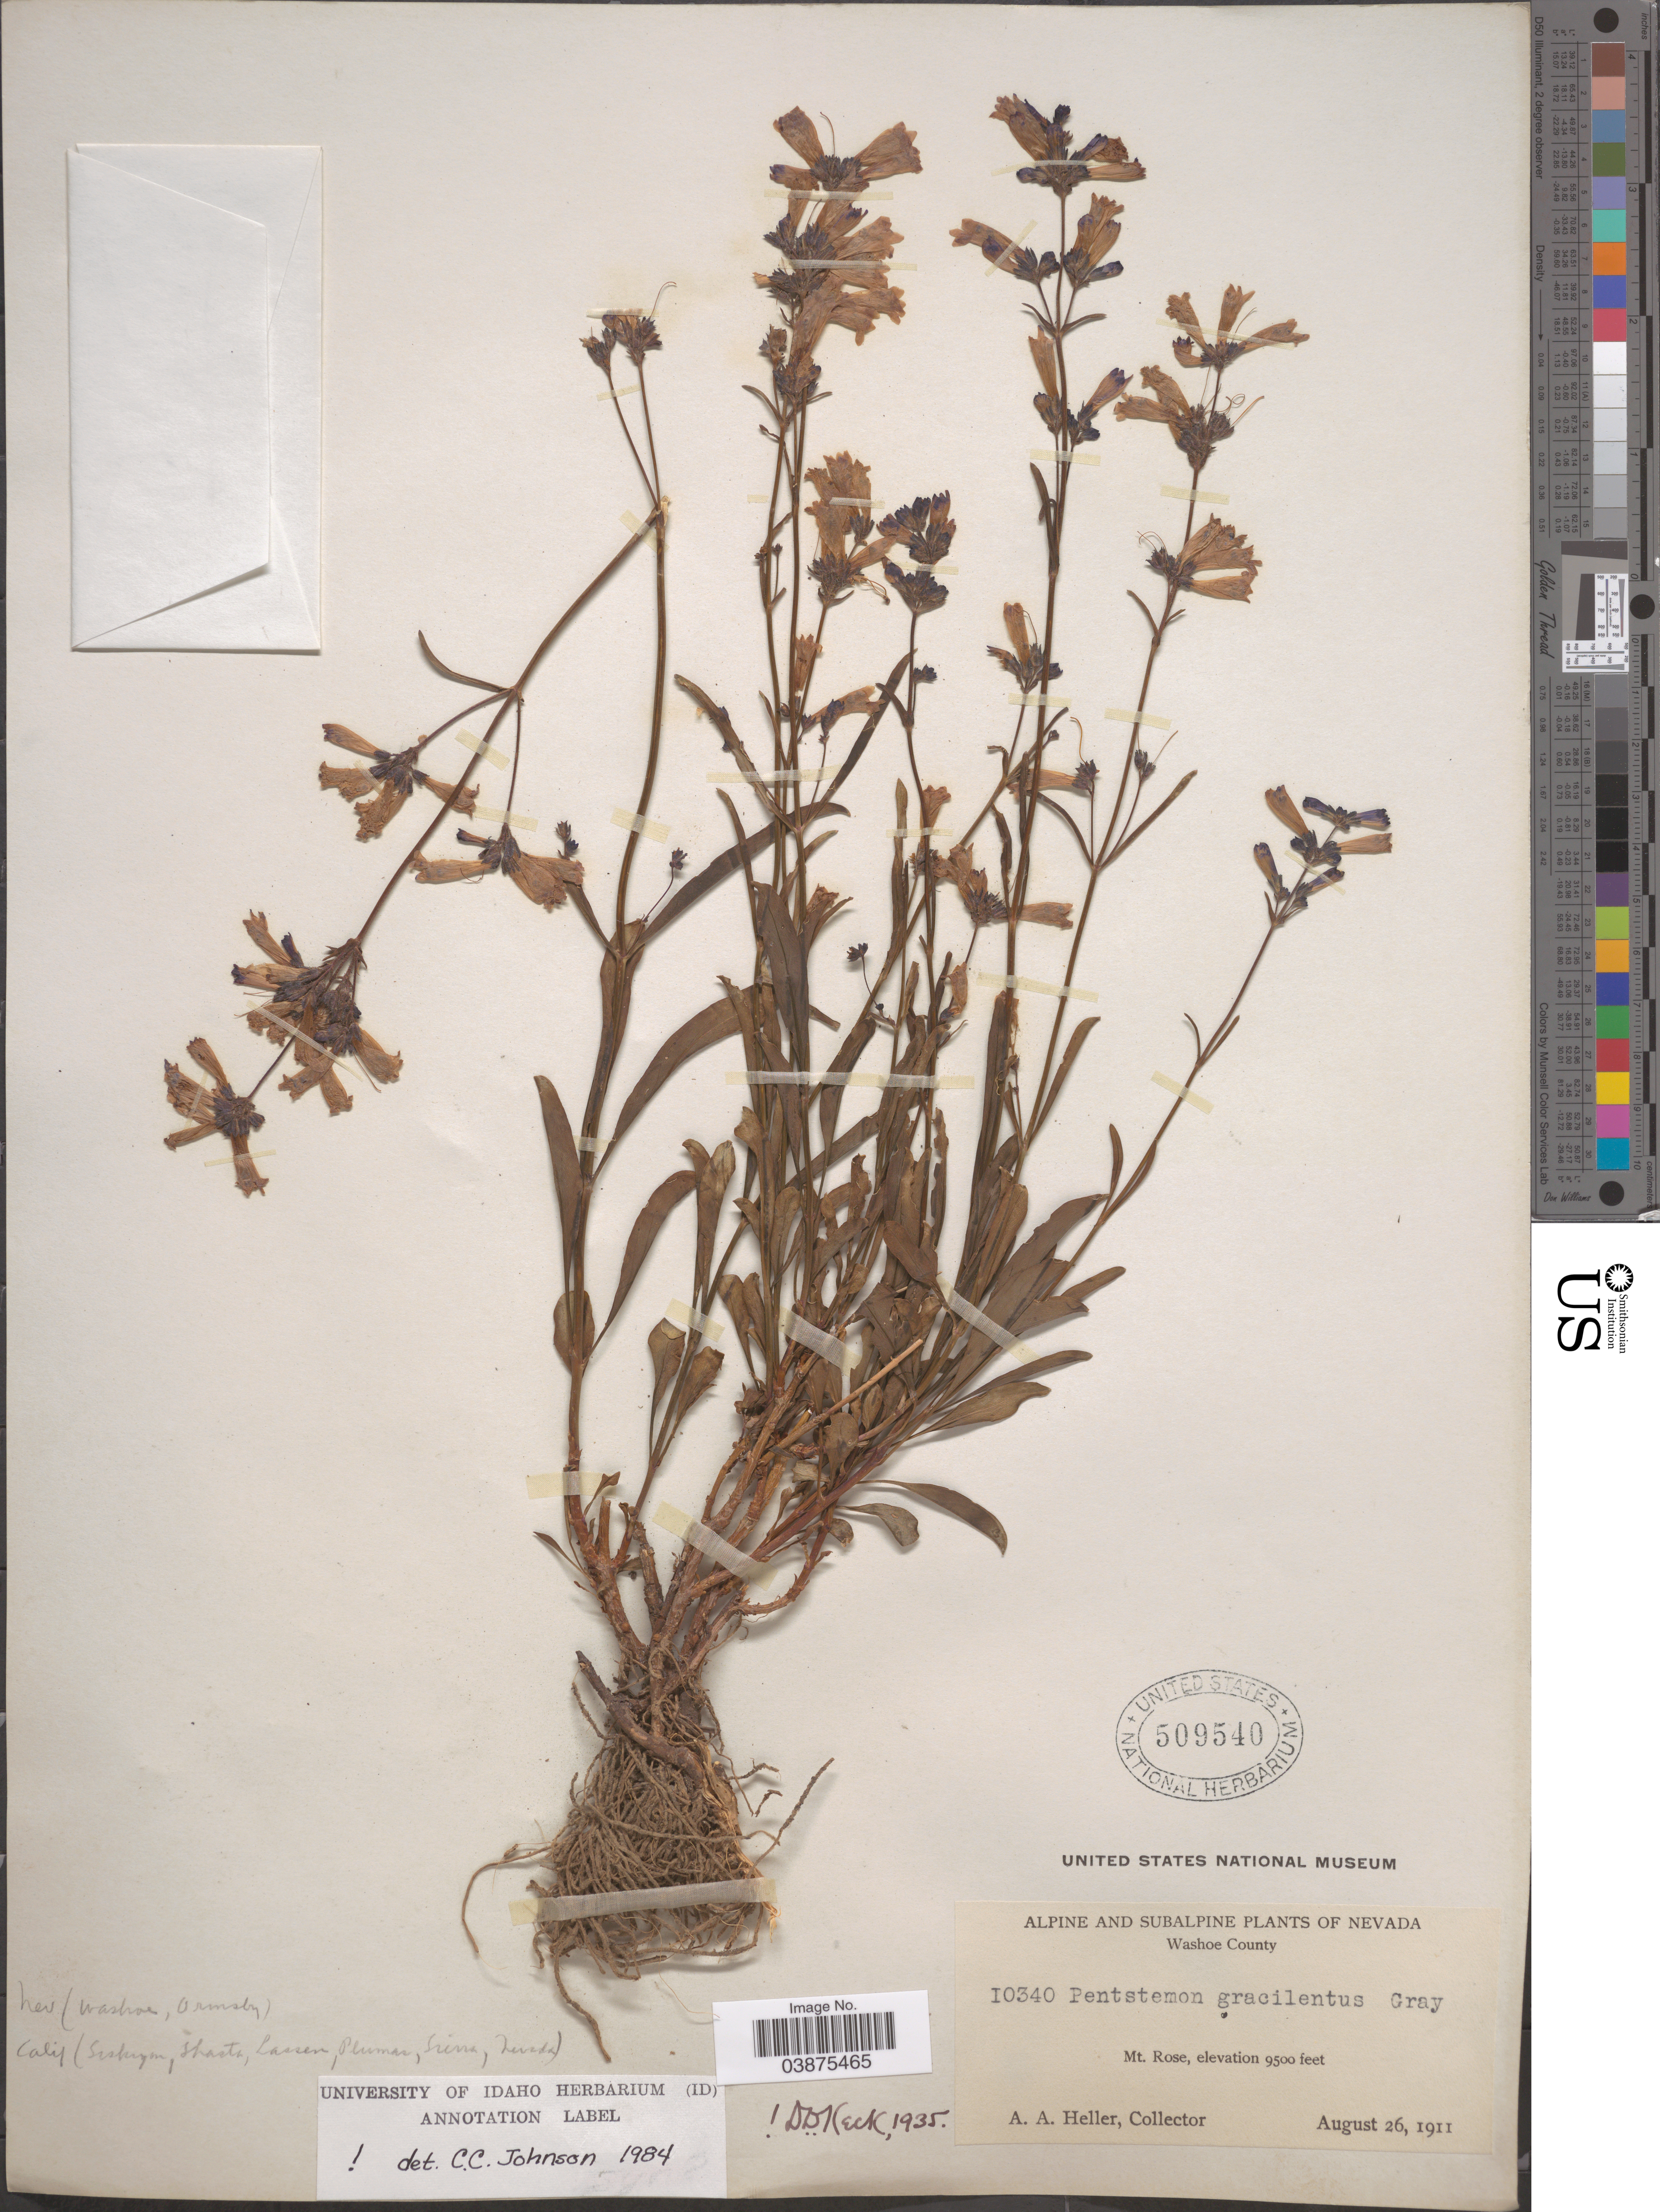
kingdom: Plantae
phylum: Tracheophyta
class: Magnoliopsida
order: Lamiales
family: Plantaginaceae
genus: Penstemon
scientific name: Penstemon gracilentus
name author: A. Gray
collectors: A. A. Heller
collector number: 10340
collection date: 1911-08-26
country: United States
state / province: Nevada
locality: Alpine and Subalpine of Nevada. Washoe County. Mt. Rose.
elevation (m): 2896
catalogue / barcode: US 509540